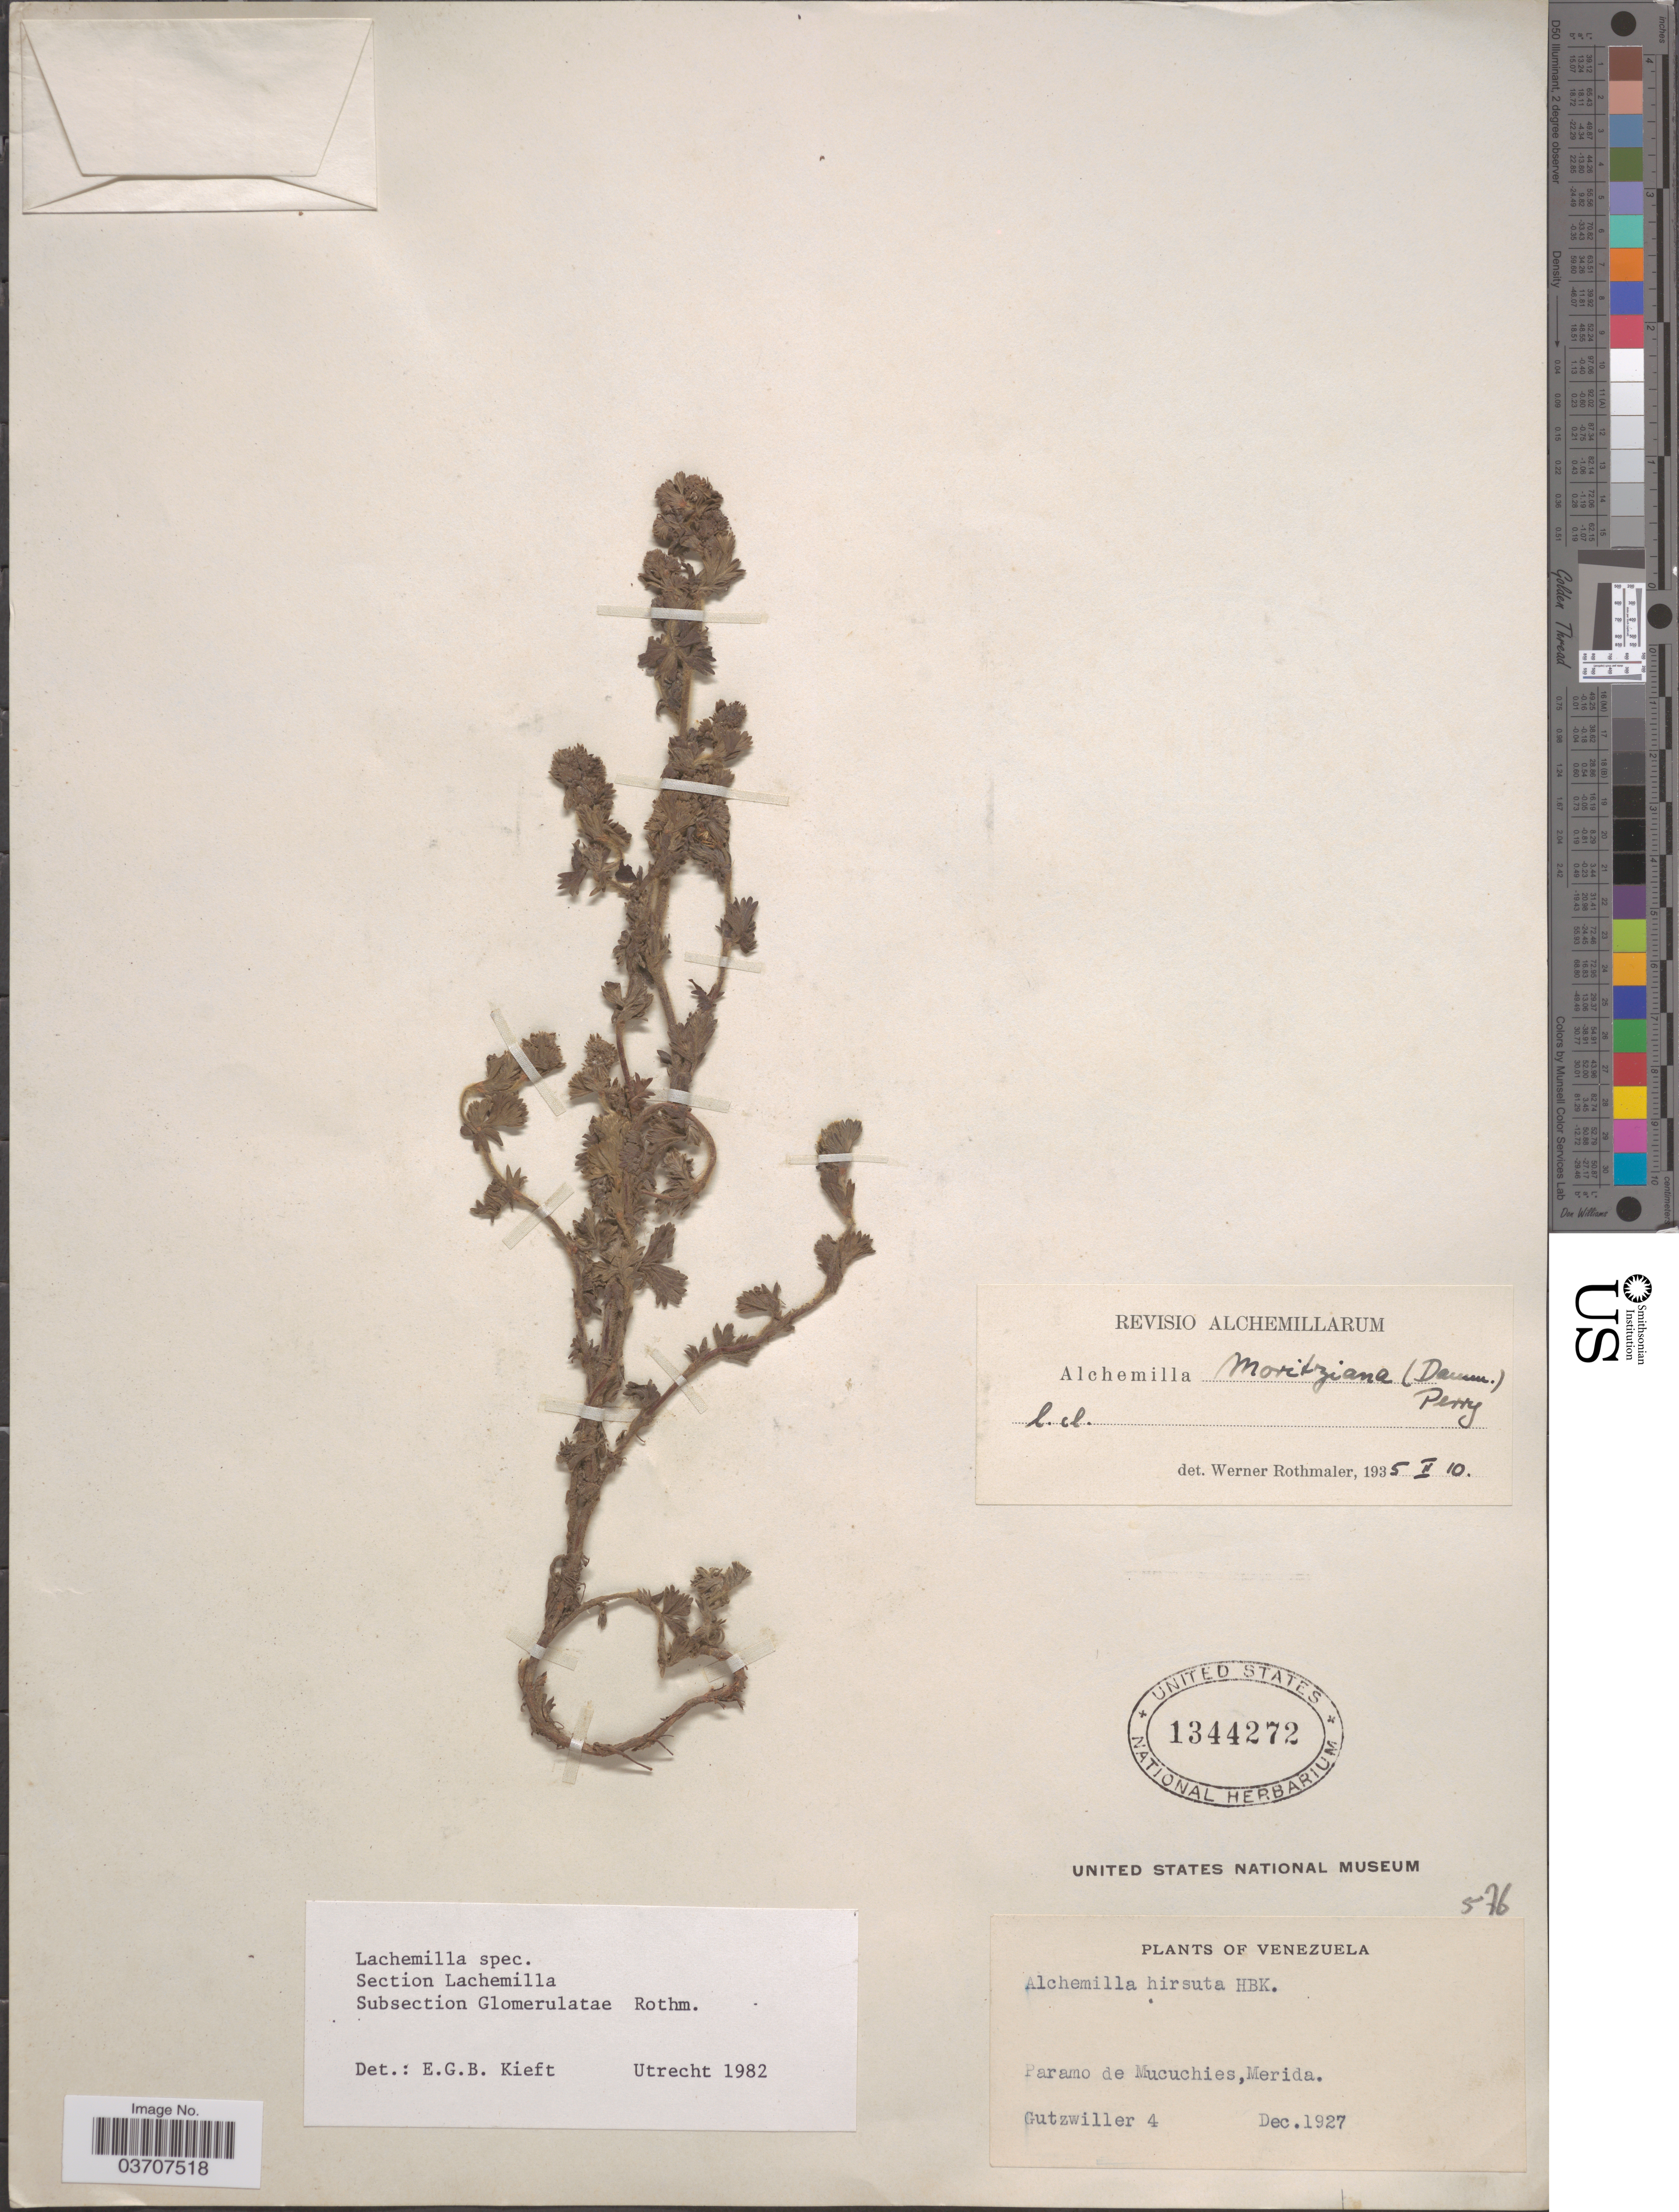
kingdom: Plantae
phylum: Tracheophyta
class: Magnoliopsida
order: Rosales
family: Rosaceae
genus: Lachemilla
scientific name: Lachemilla sp.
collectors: -. Gutzwiller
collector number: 4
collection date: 1927-12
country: Venezuela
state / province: Merida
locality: Paramo de Mucuchies.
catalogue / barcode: US 1344272